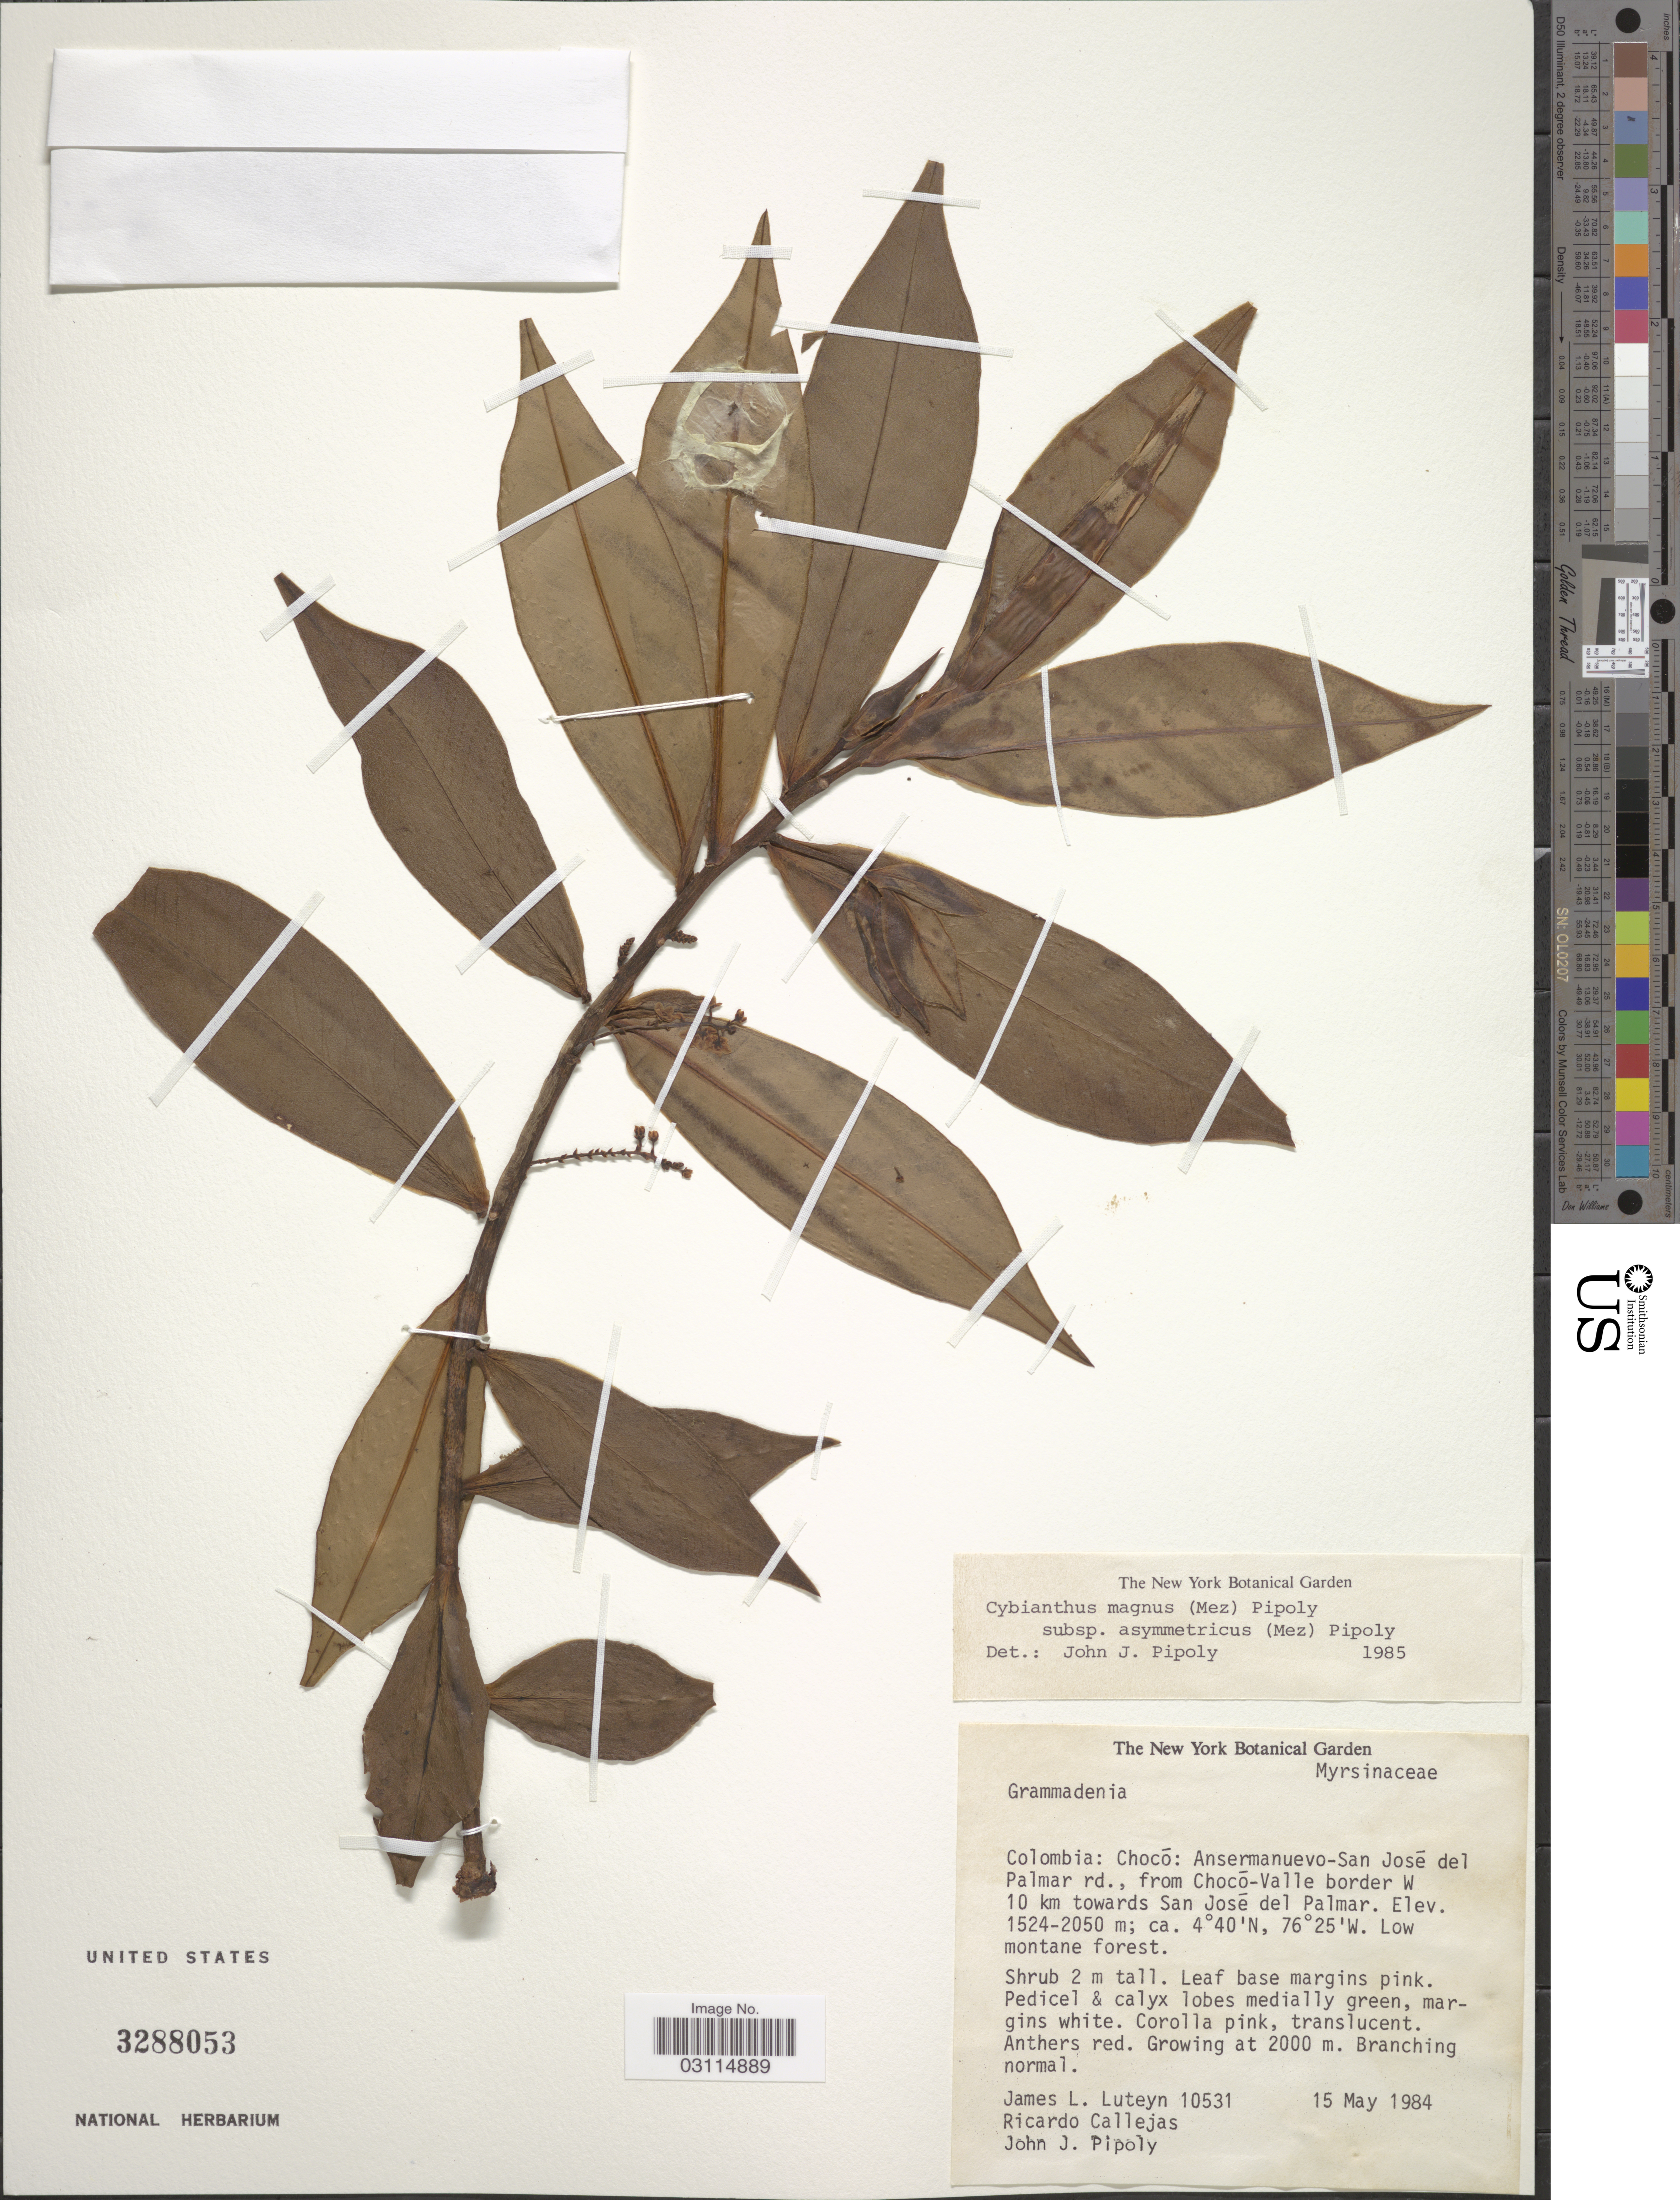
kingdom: Plantae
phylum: Tracheophyta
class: Magnoliopsida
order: Ericales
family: Primulaceae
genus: Cybianthus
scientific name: Cybianthus magnus subsp. asymmetricus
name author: (Mez) Pipoly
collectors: J. Luteyn, R. Callejas & J. J. Pipoly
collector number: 10531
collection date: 1984-05-15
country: Colombia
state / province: Chocó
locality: Ansermanuevo-San José del Palmar rd., from Chocó-Valle border W 10 km towards San José del Palmar.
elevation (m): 2000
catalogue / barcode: US 3288053